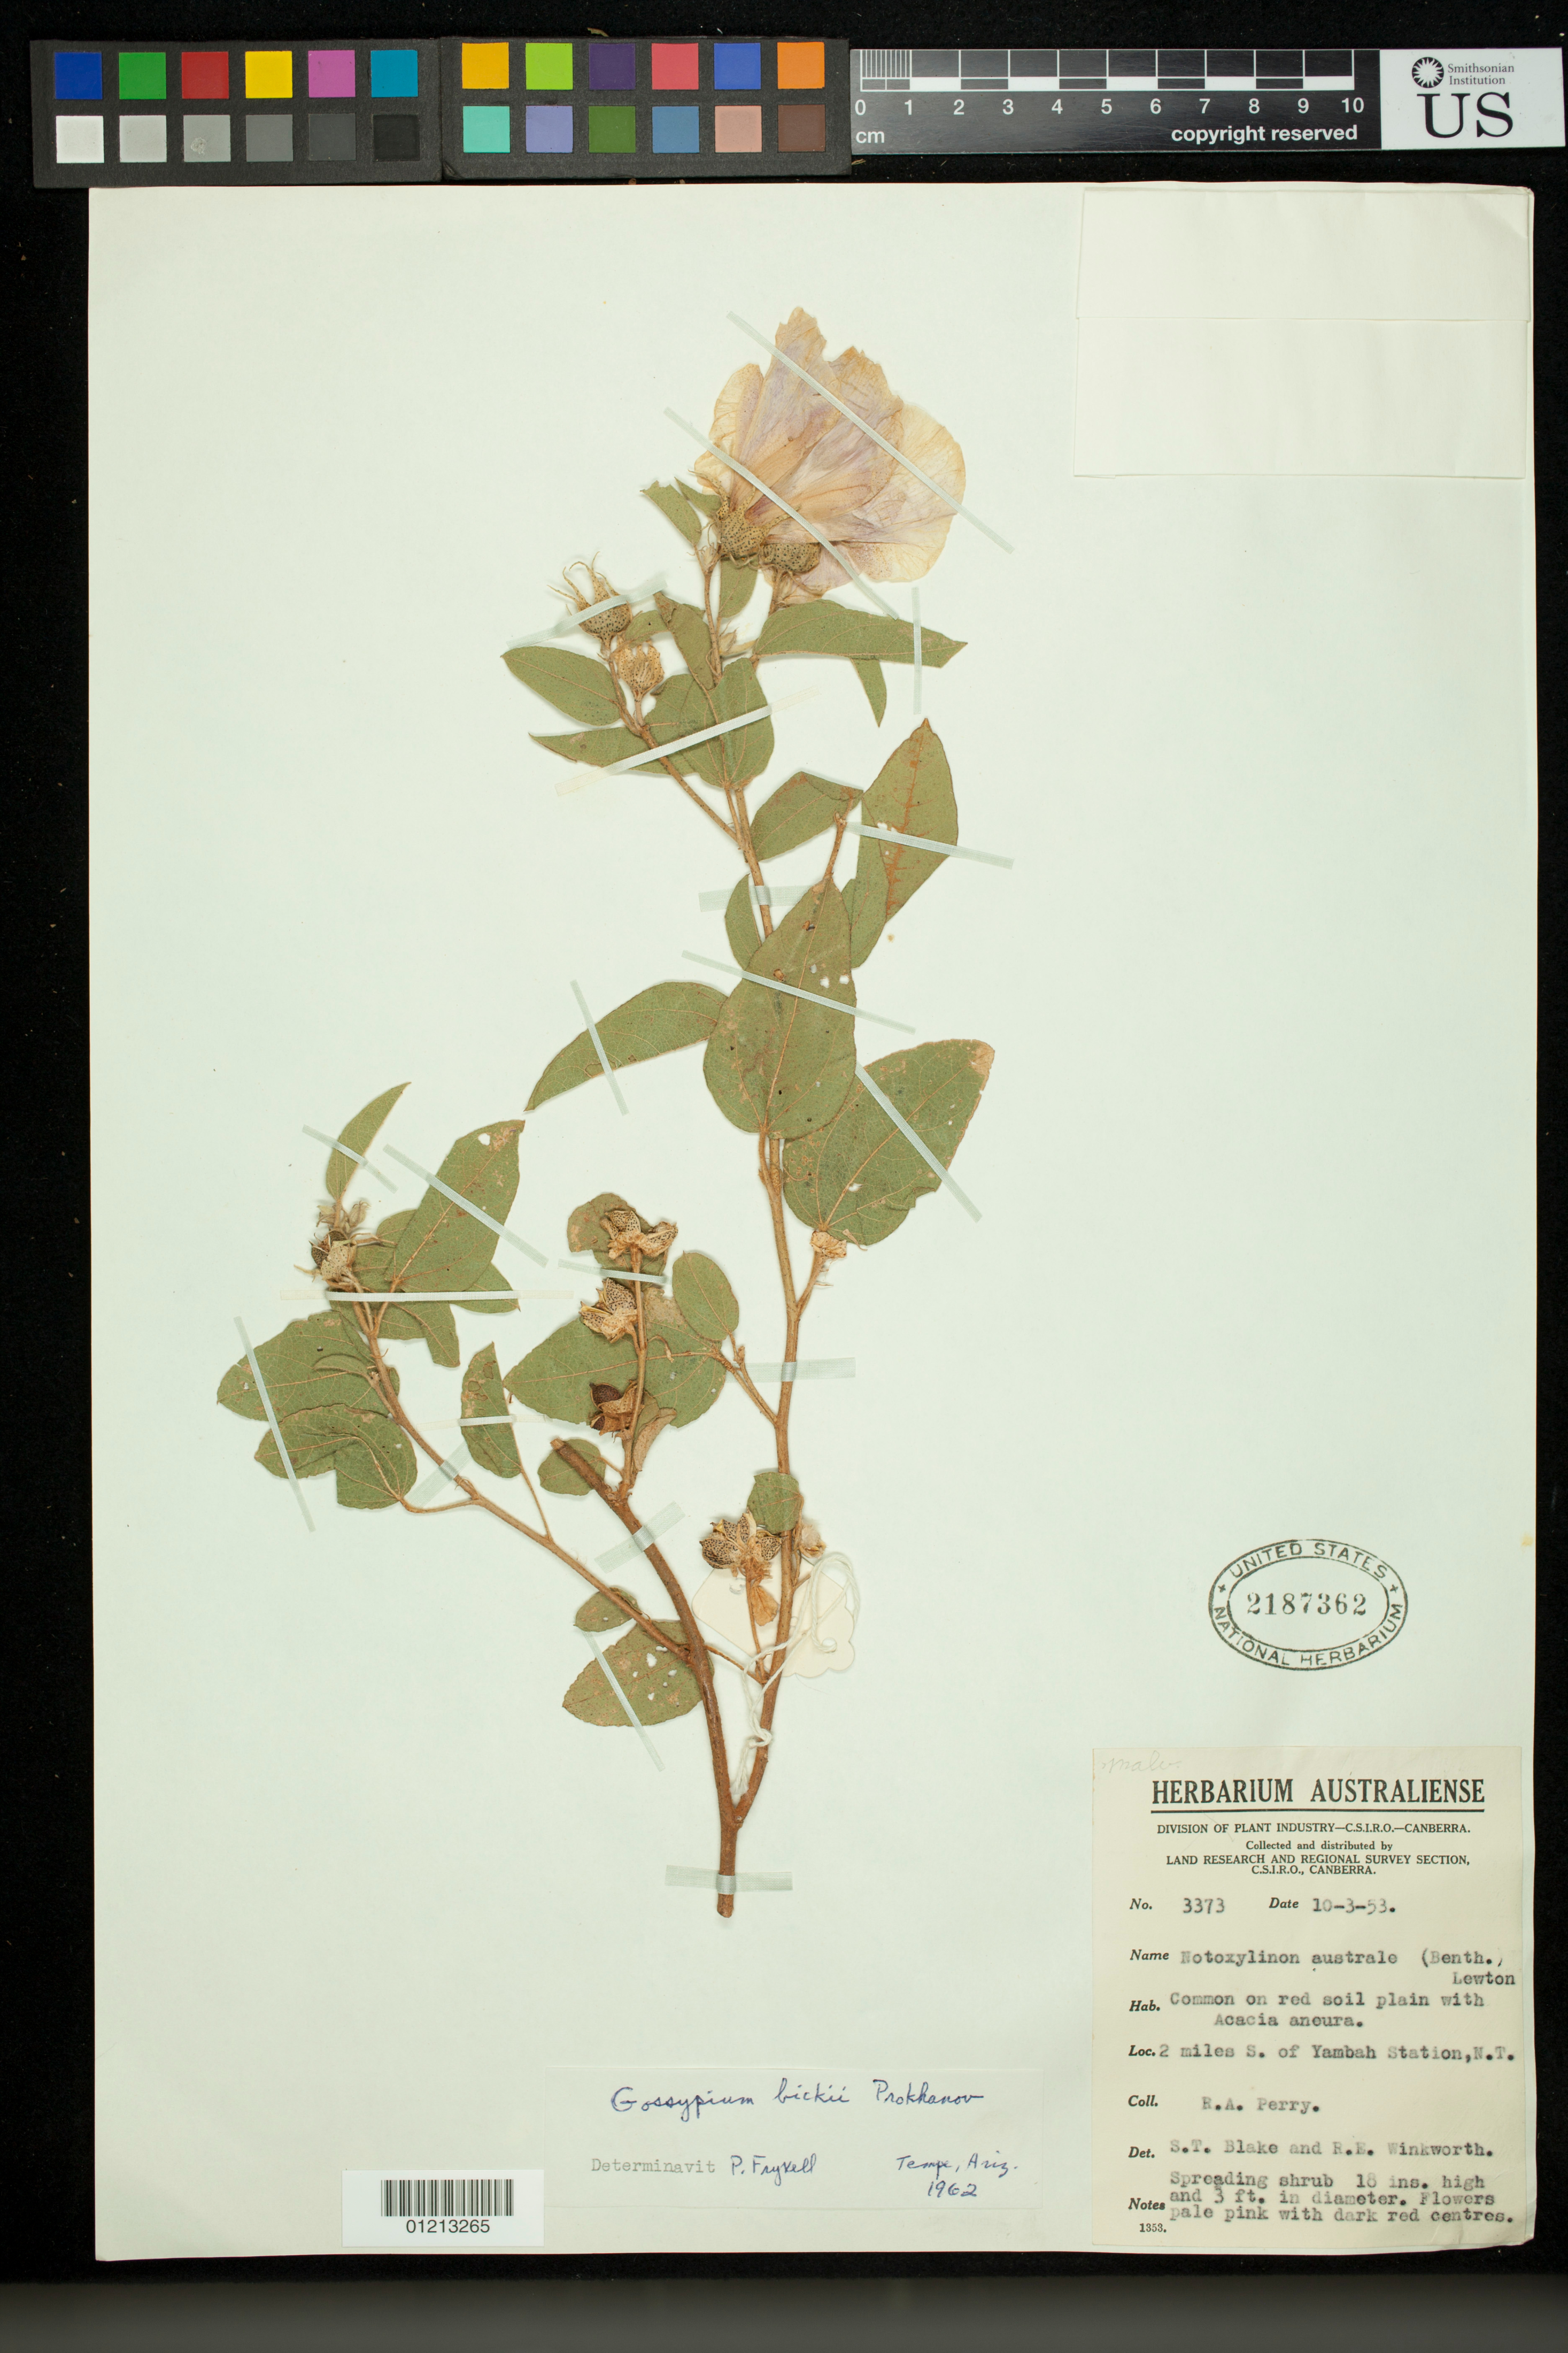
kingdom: Plantae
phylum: Tracheophyta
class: Magnoliopsida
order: Malvales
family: Malvaceae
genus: Gossypium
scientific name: Gossypium bickii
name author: Raf.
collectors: Perry, R. A.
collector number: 3373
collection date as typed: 03 Oct 1953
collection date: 1953-10-03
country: Australia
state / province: Northern Territory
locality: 2 miles S. of Yambah Station, N.T.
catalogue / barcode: US 2187362